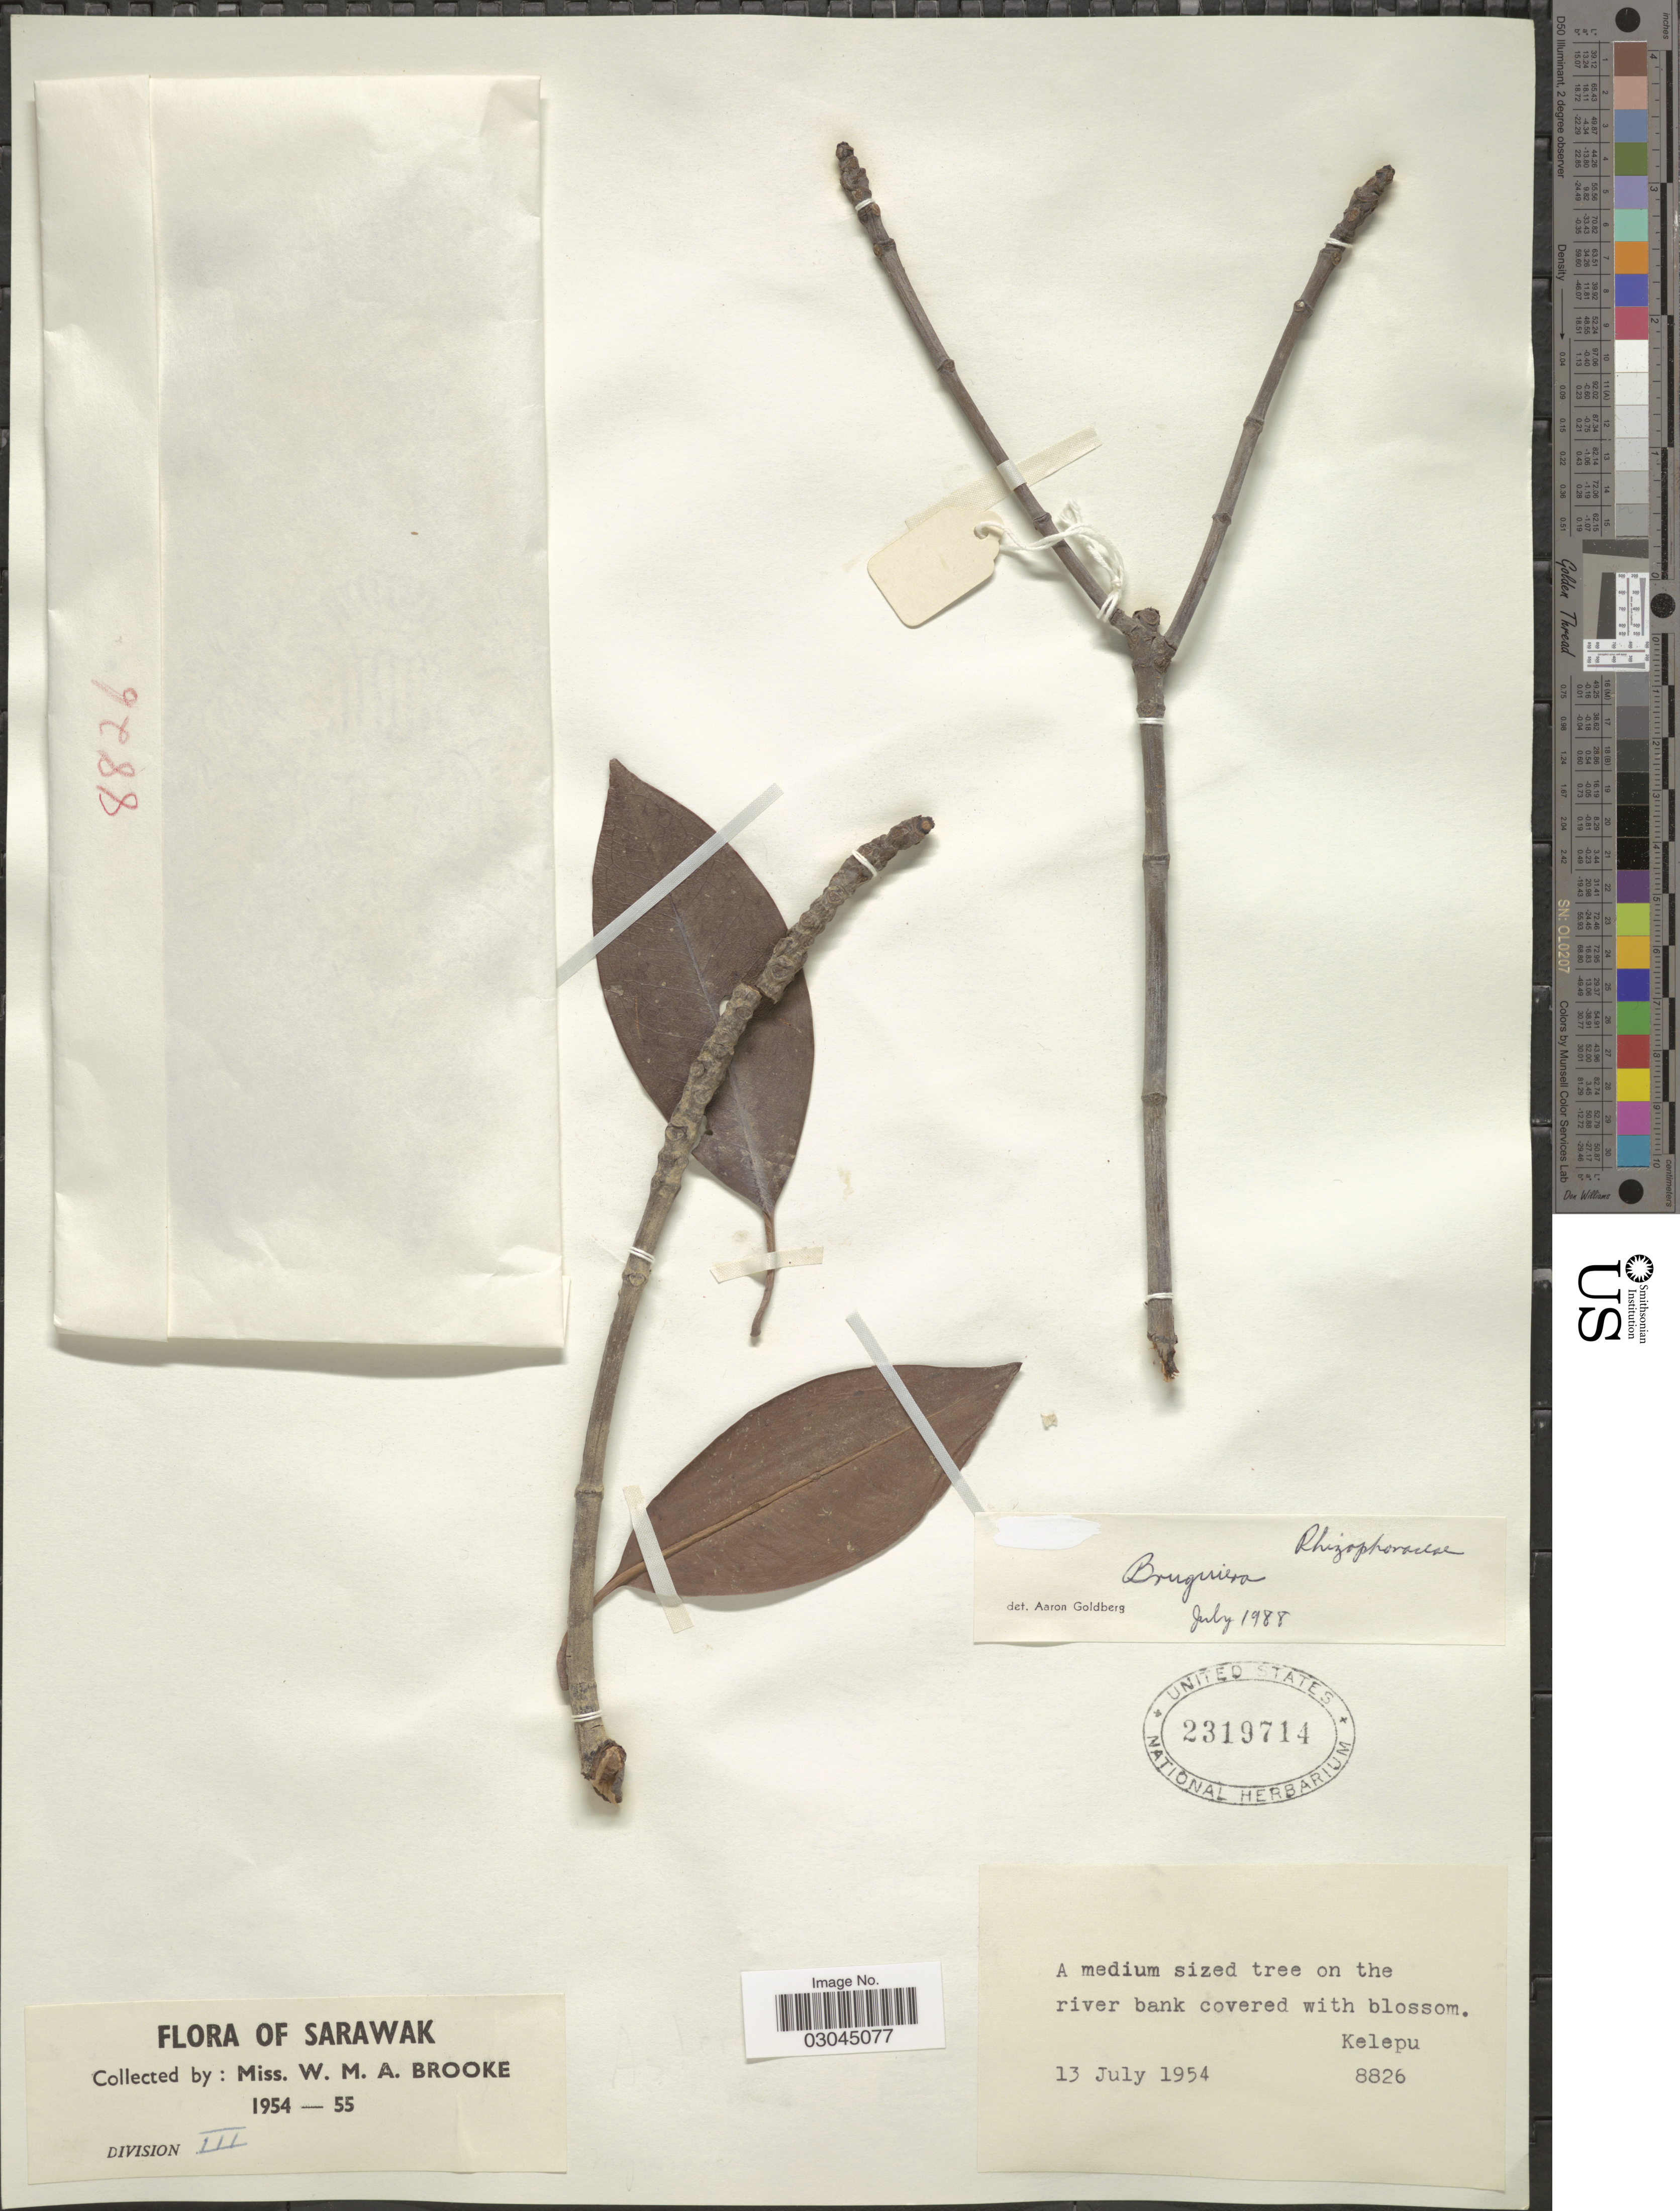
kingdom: Plantae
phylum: Tracheophyta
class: Magnoliopsida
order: Malpighiales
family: Rhizophoraceae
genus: Bruguiera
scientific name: Bruguiera sp.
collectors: W. Brooke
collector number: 8826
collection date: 1954-07-13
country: Malaysia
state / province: Sarawak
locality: Kelepu.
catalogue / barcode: US 2319714